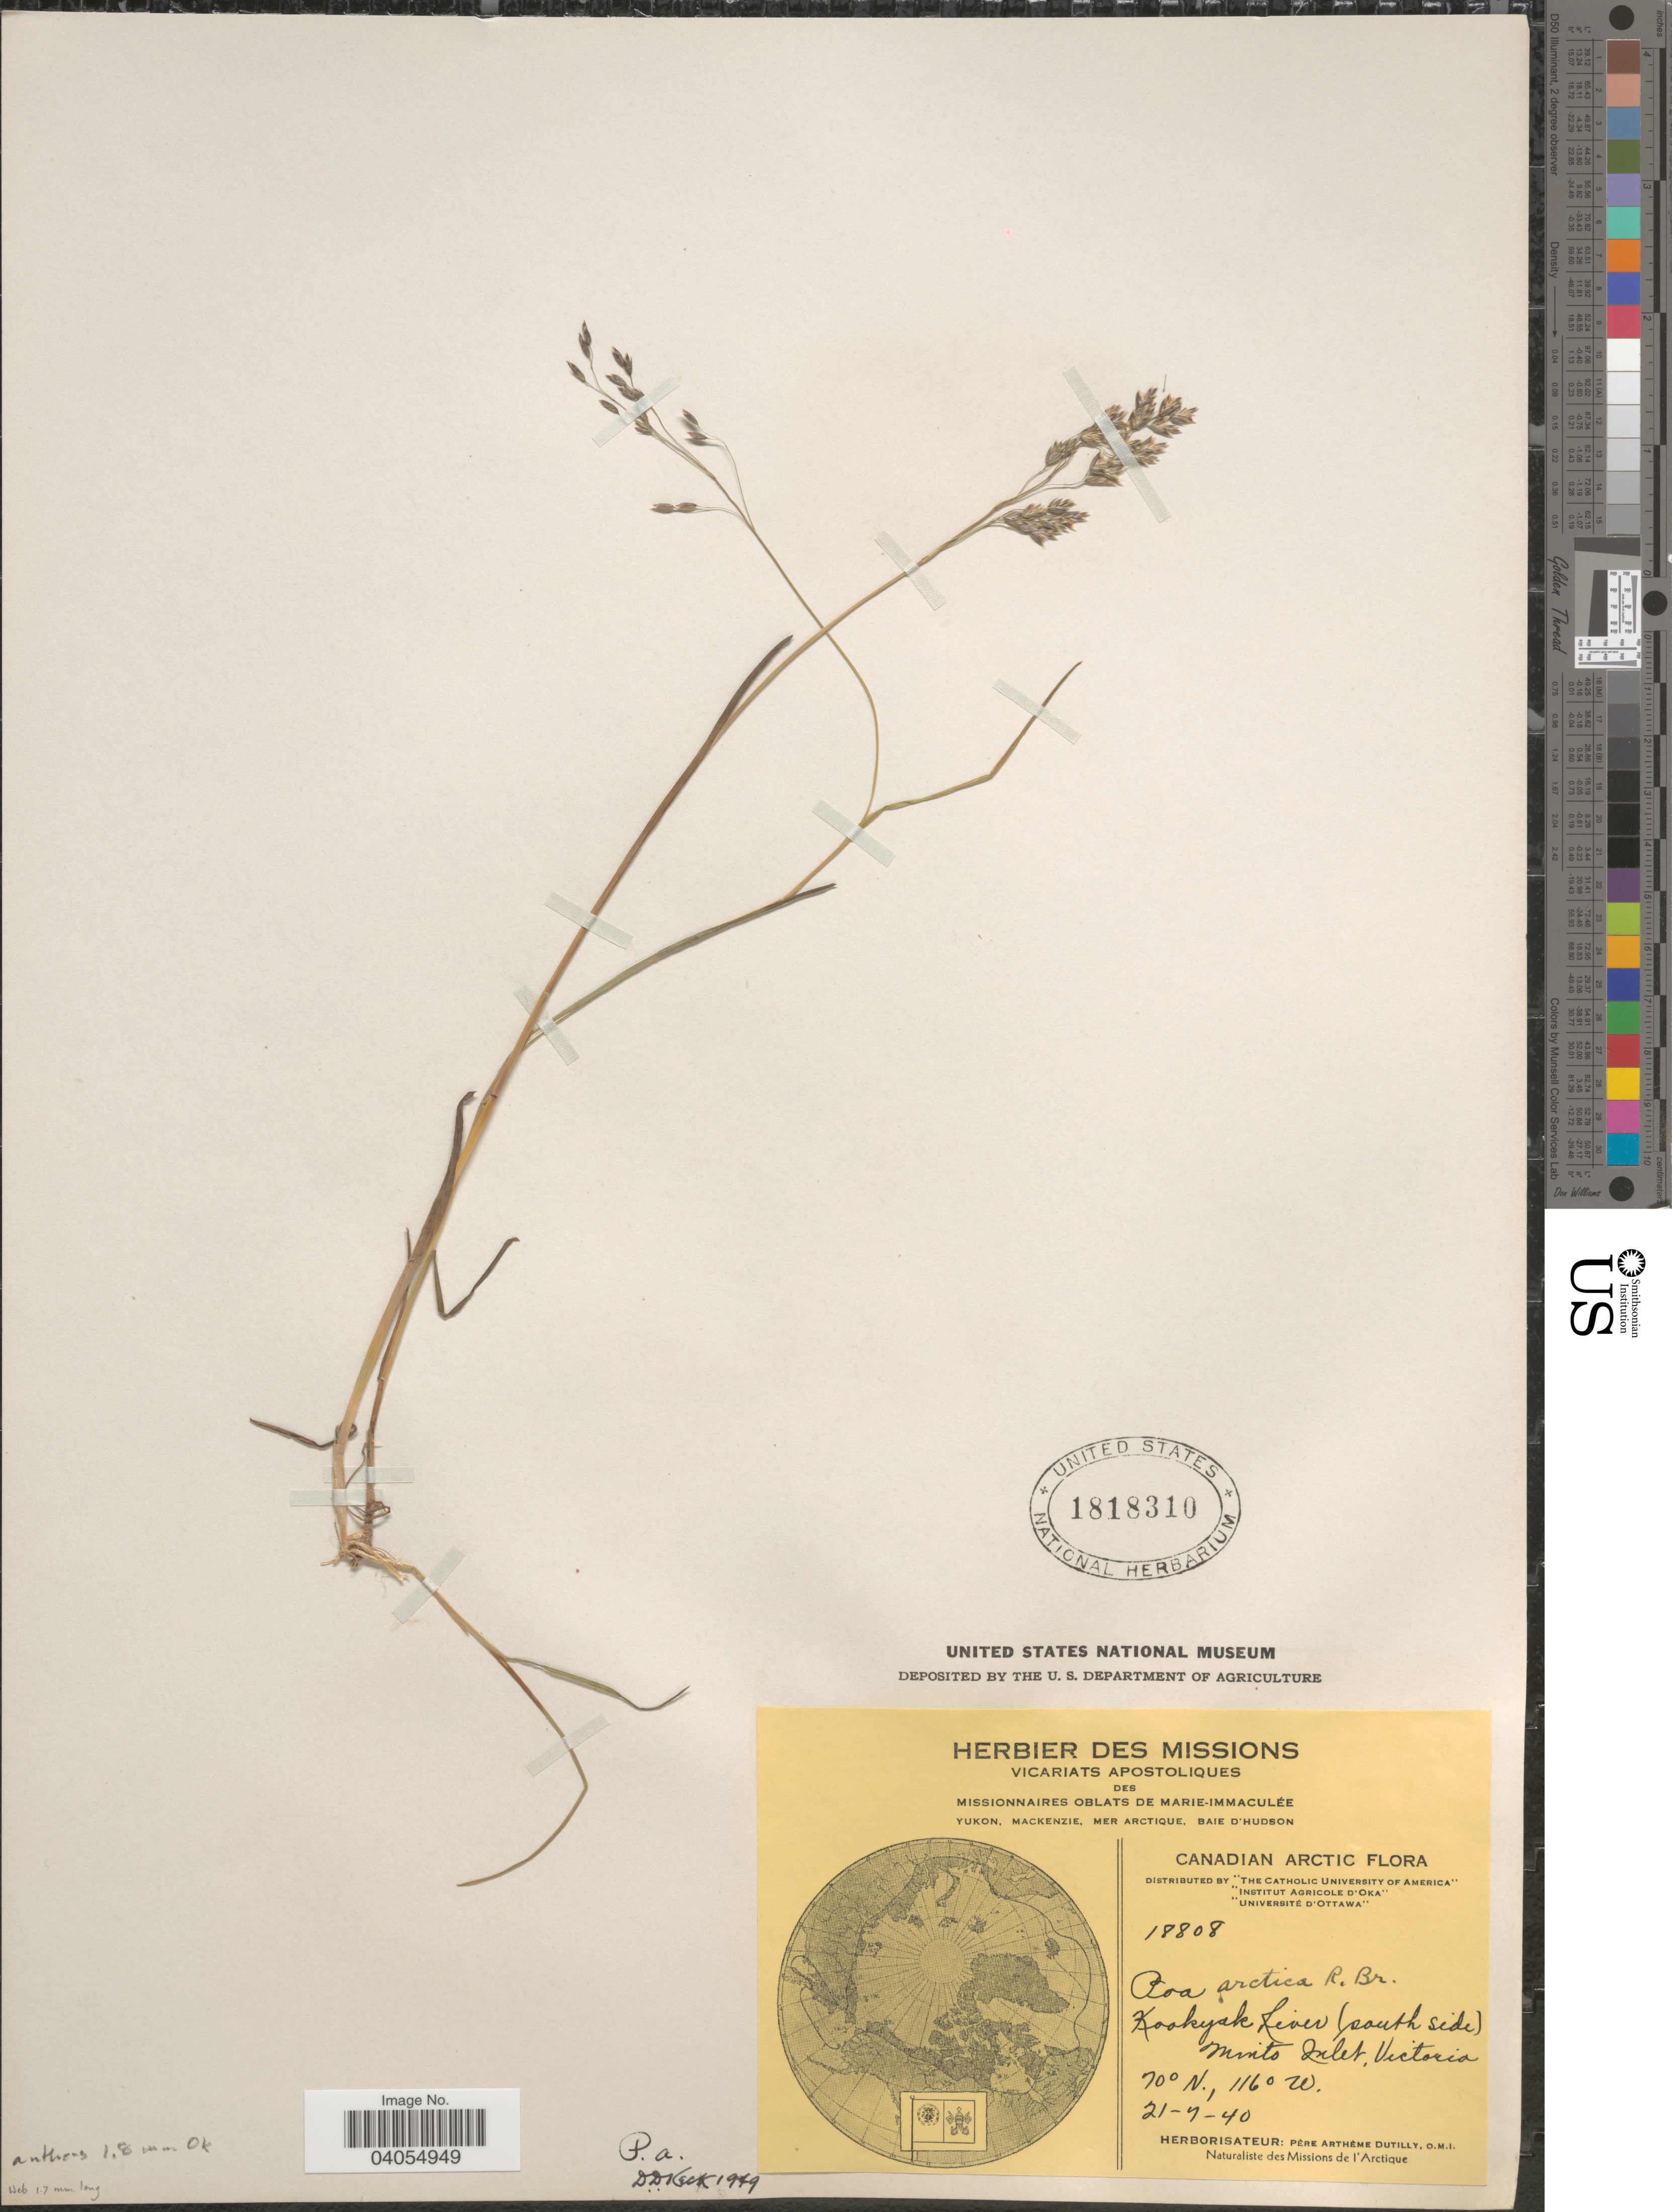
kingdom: Plantae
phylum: Tracheophyta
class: Liliopsida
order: Poales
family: Poaceae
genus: Poa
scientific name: Poa arctica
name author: R. Br.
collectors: P. Dutilly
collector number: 18808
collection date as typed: Transcribed d/m/y: 21/7/40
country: Canada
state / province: Northwest Territories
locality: Canadian Arctic. Kookyak River (south side). Minto Inlet, Victoria.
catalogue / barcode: US 1818310